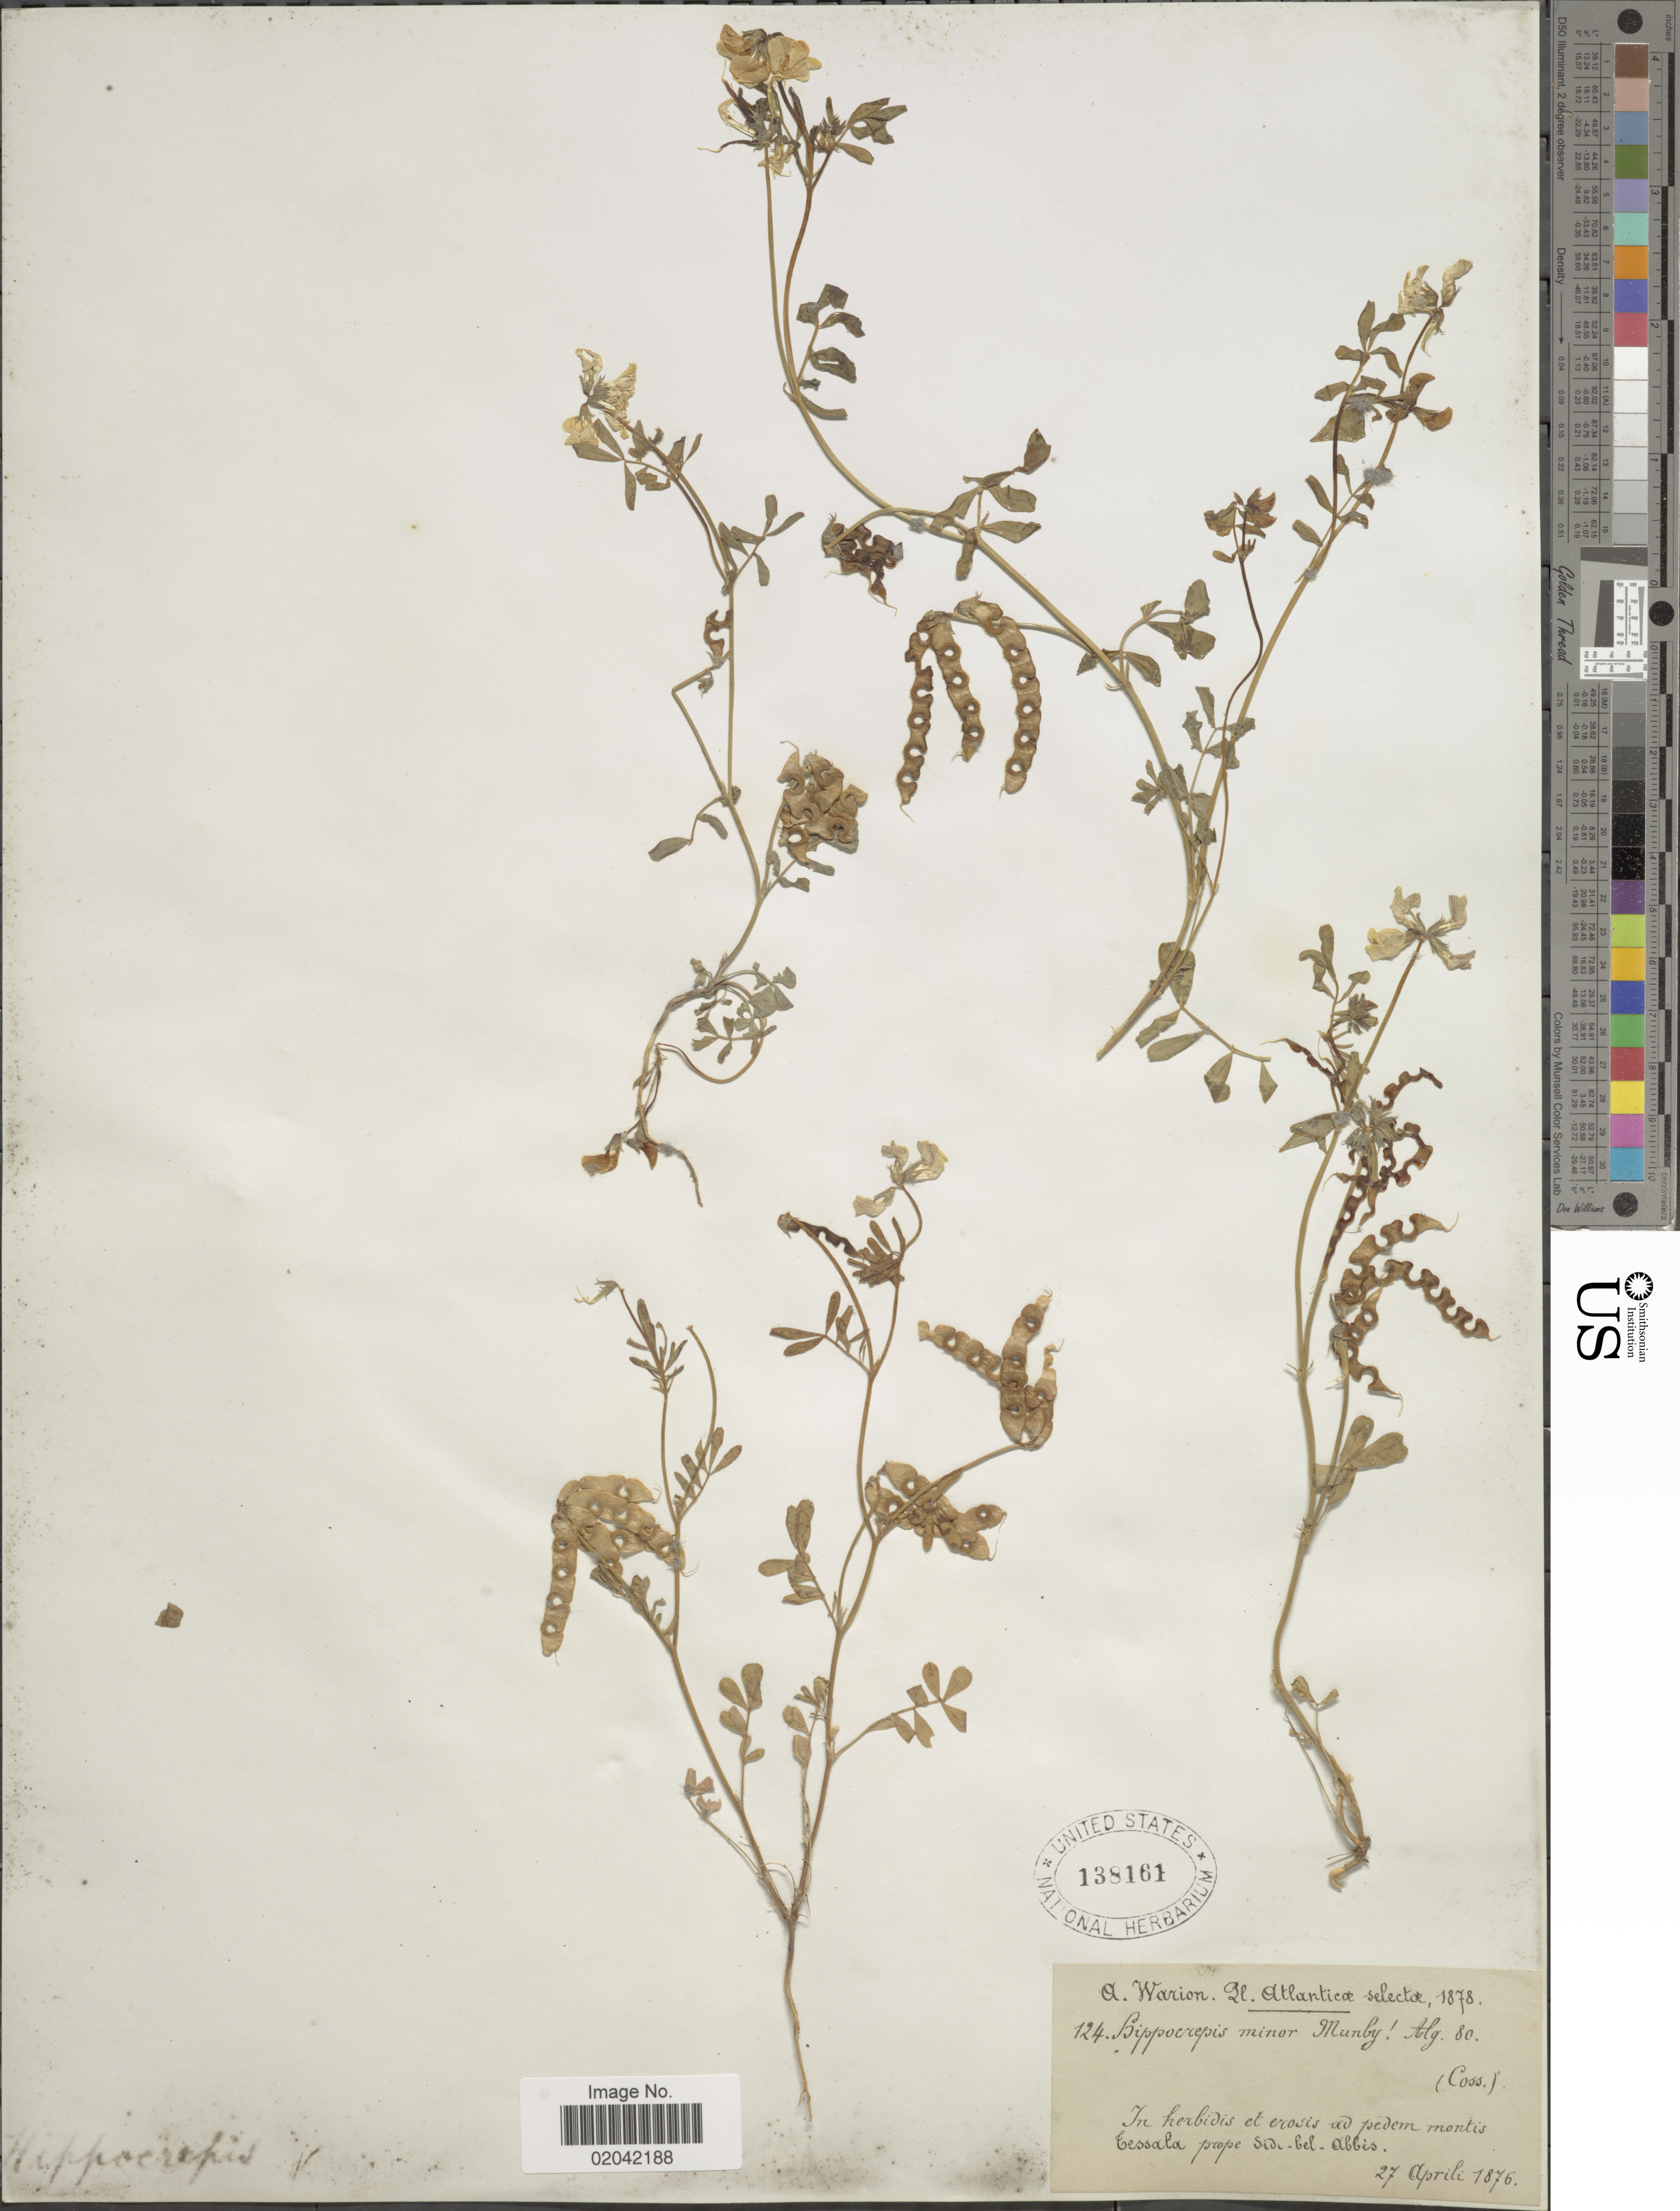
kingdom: Plantae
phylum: Tracheophyta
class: Magnoliopsida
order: Fabales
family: Fabaceae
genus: Hippocrepis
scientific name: Hippocrepis minor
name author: Munby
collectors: A. Warion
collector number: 124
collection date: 1876-04-27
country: Algeria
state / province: Sidi Bel Abbes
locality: Atlanticae selector. In herbidis et erosis ad pedem montis Tessala prope Sidi-bel-Abbes.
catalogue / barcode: US 138161